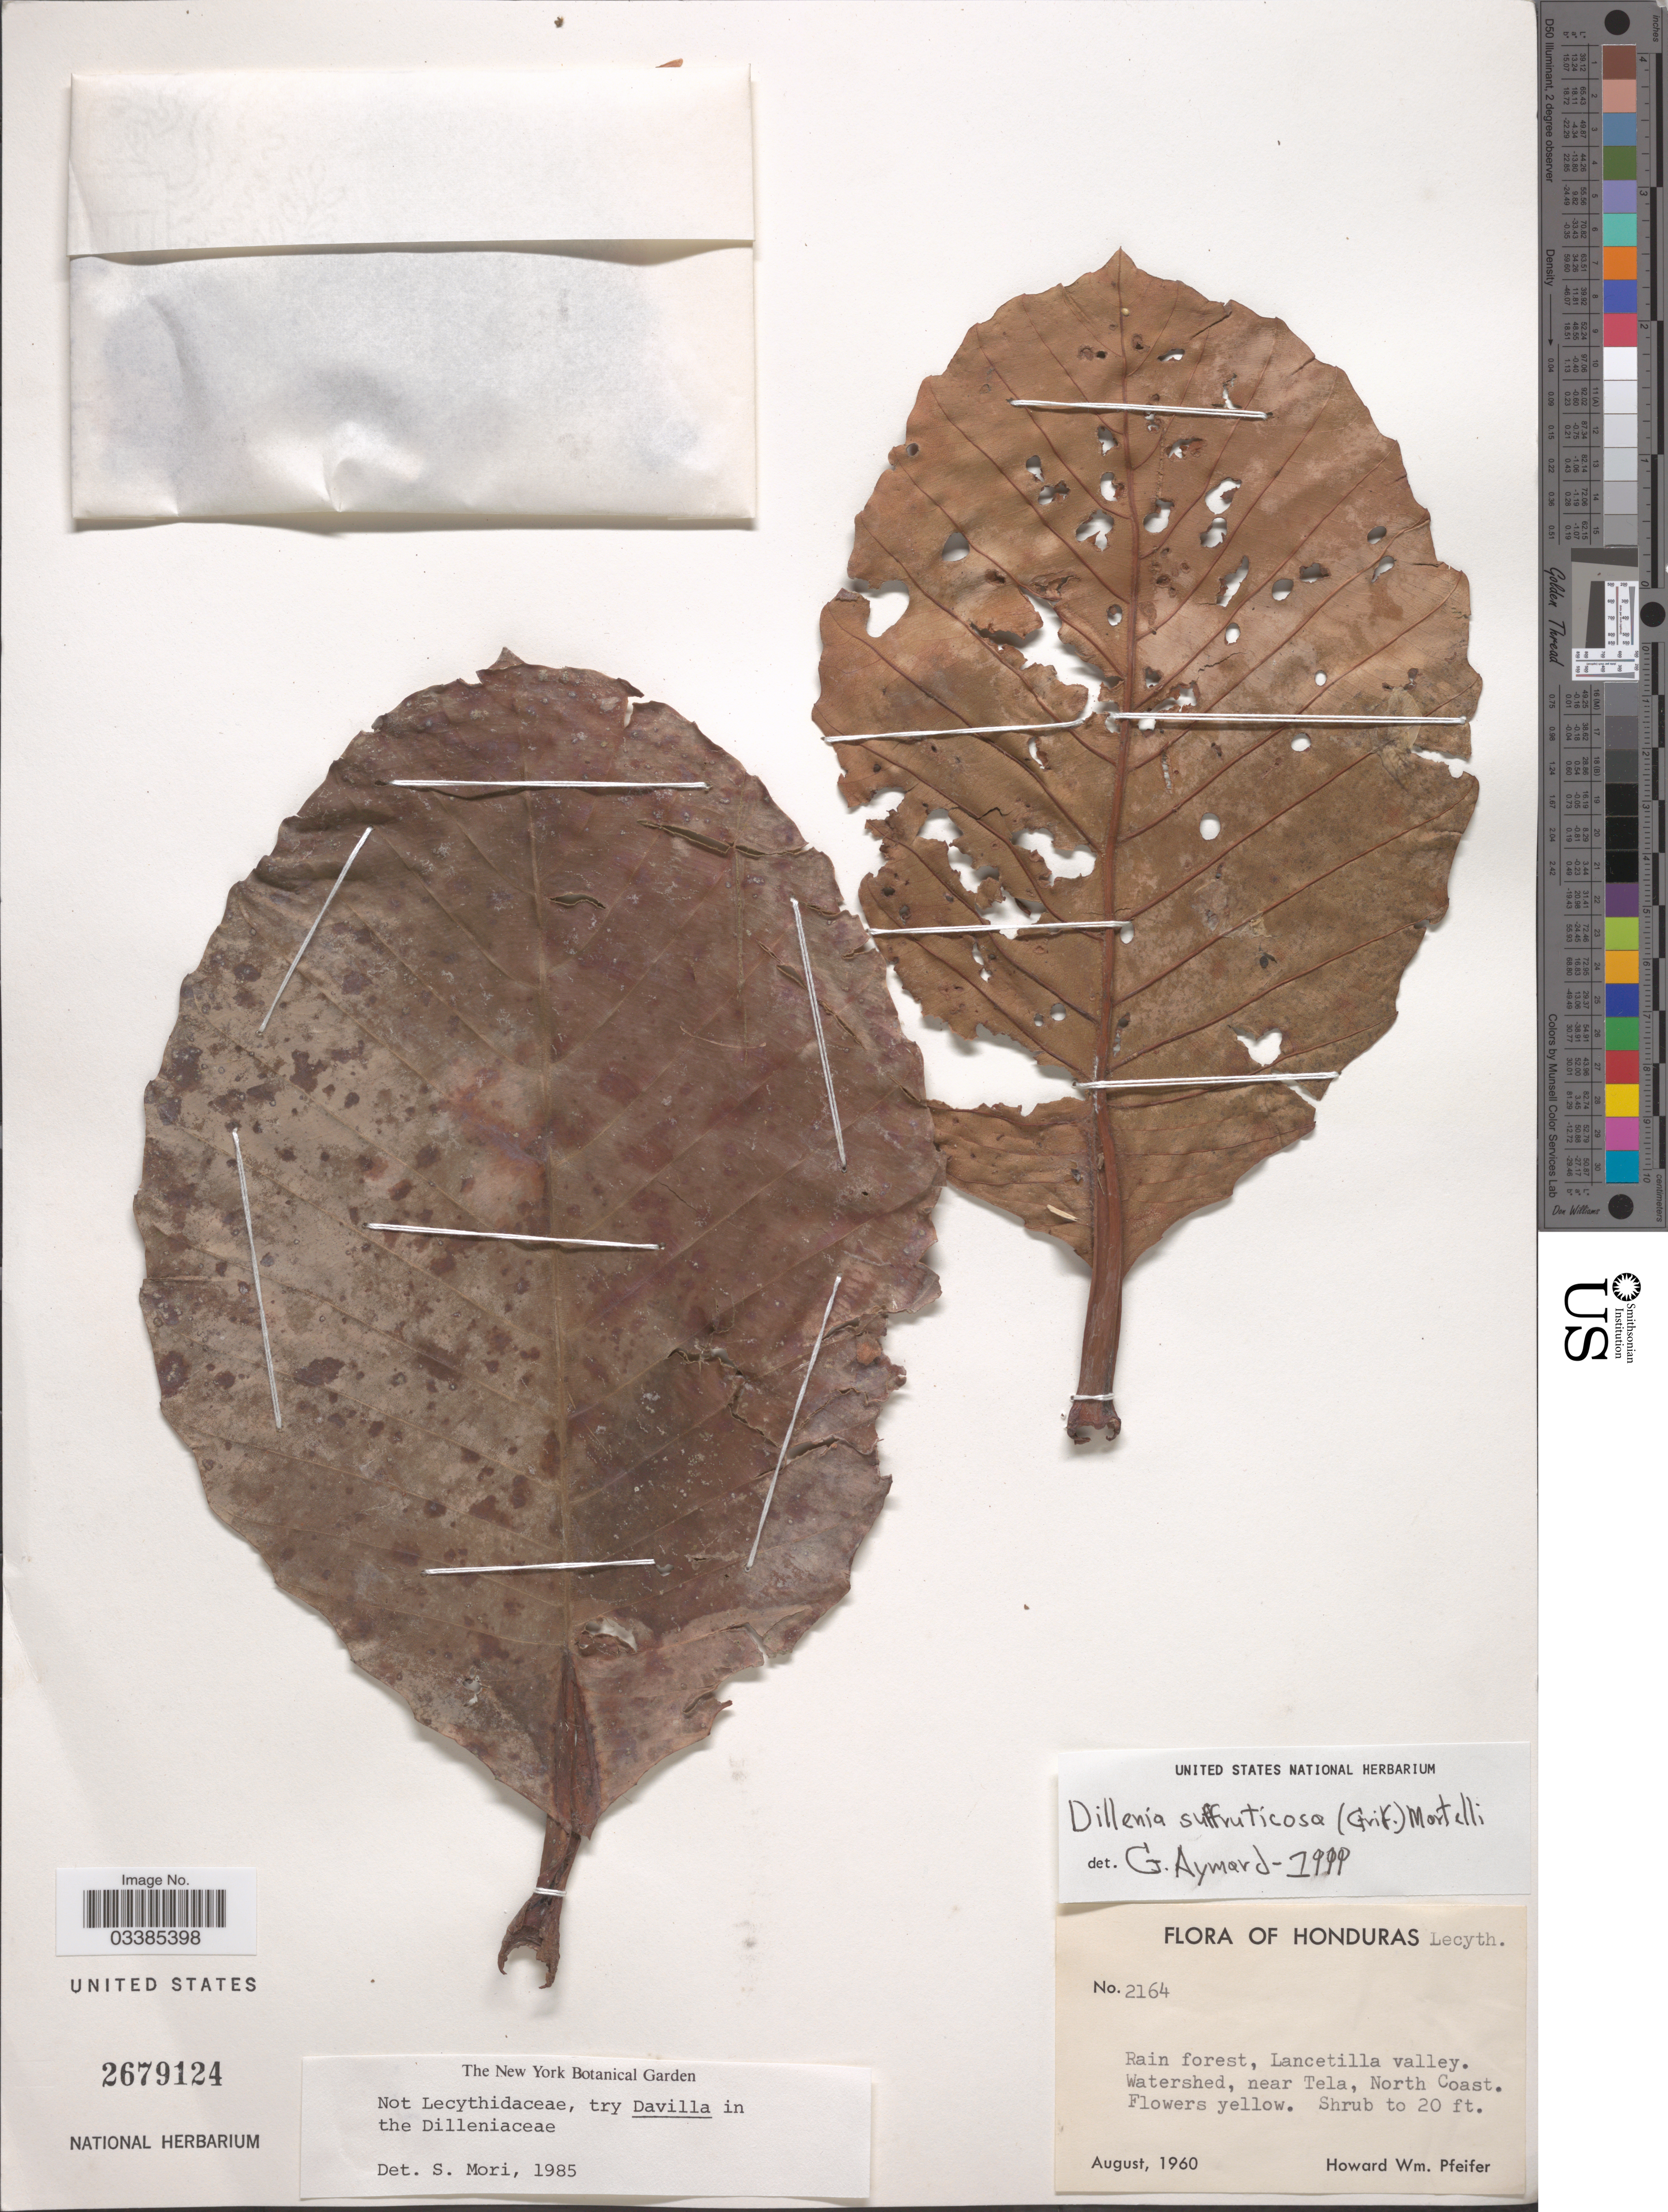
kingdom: Plantae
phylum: Tracheophyta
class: Magnoliopsida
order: Dilleniales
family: Dilleniaceae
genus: Dillenia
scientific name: Dillenia suffruticosa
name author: (Griff. ex Hook. f. & Thomson) Martelli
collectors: H. W. Pfeifer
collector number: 2164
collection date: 1960-08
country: Honduras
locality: Rain forest, Lancetilla valley. Watershed, near Tela, North Coast.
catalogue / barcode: US 2679124